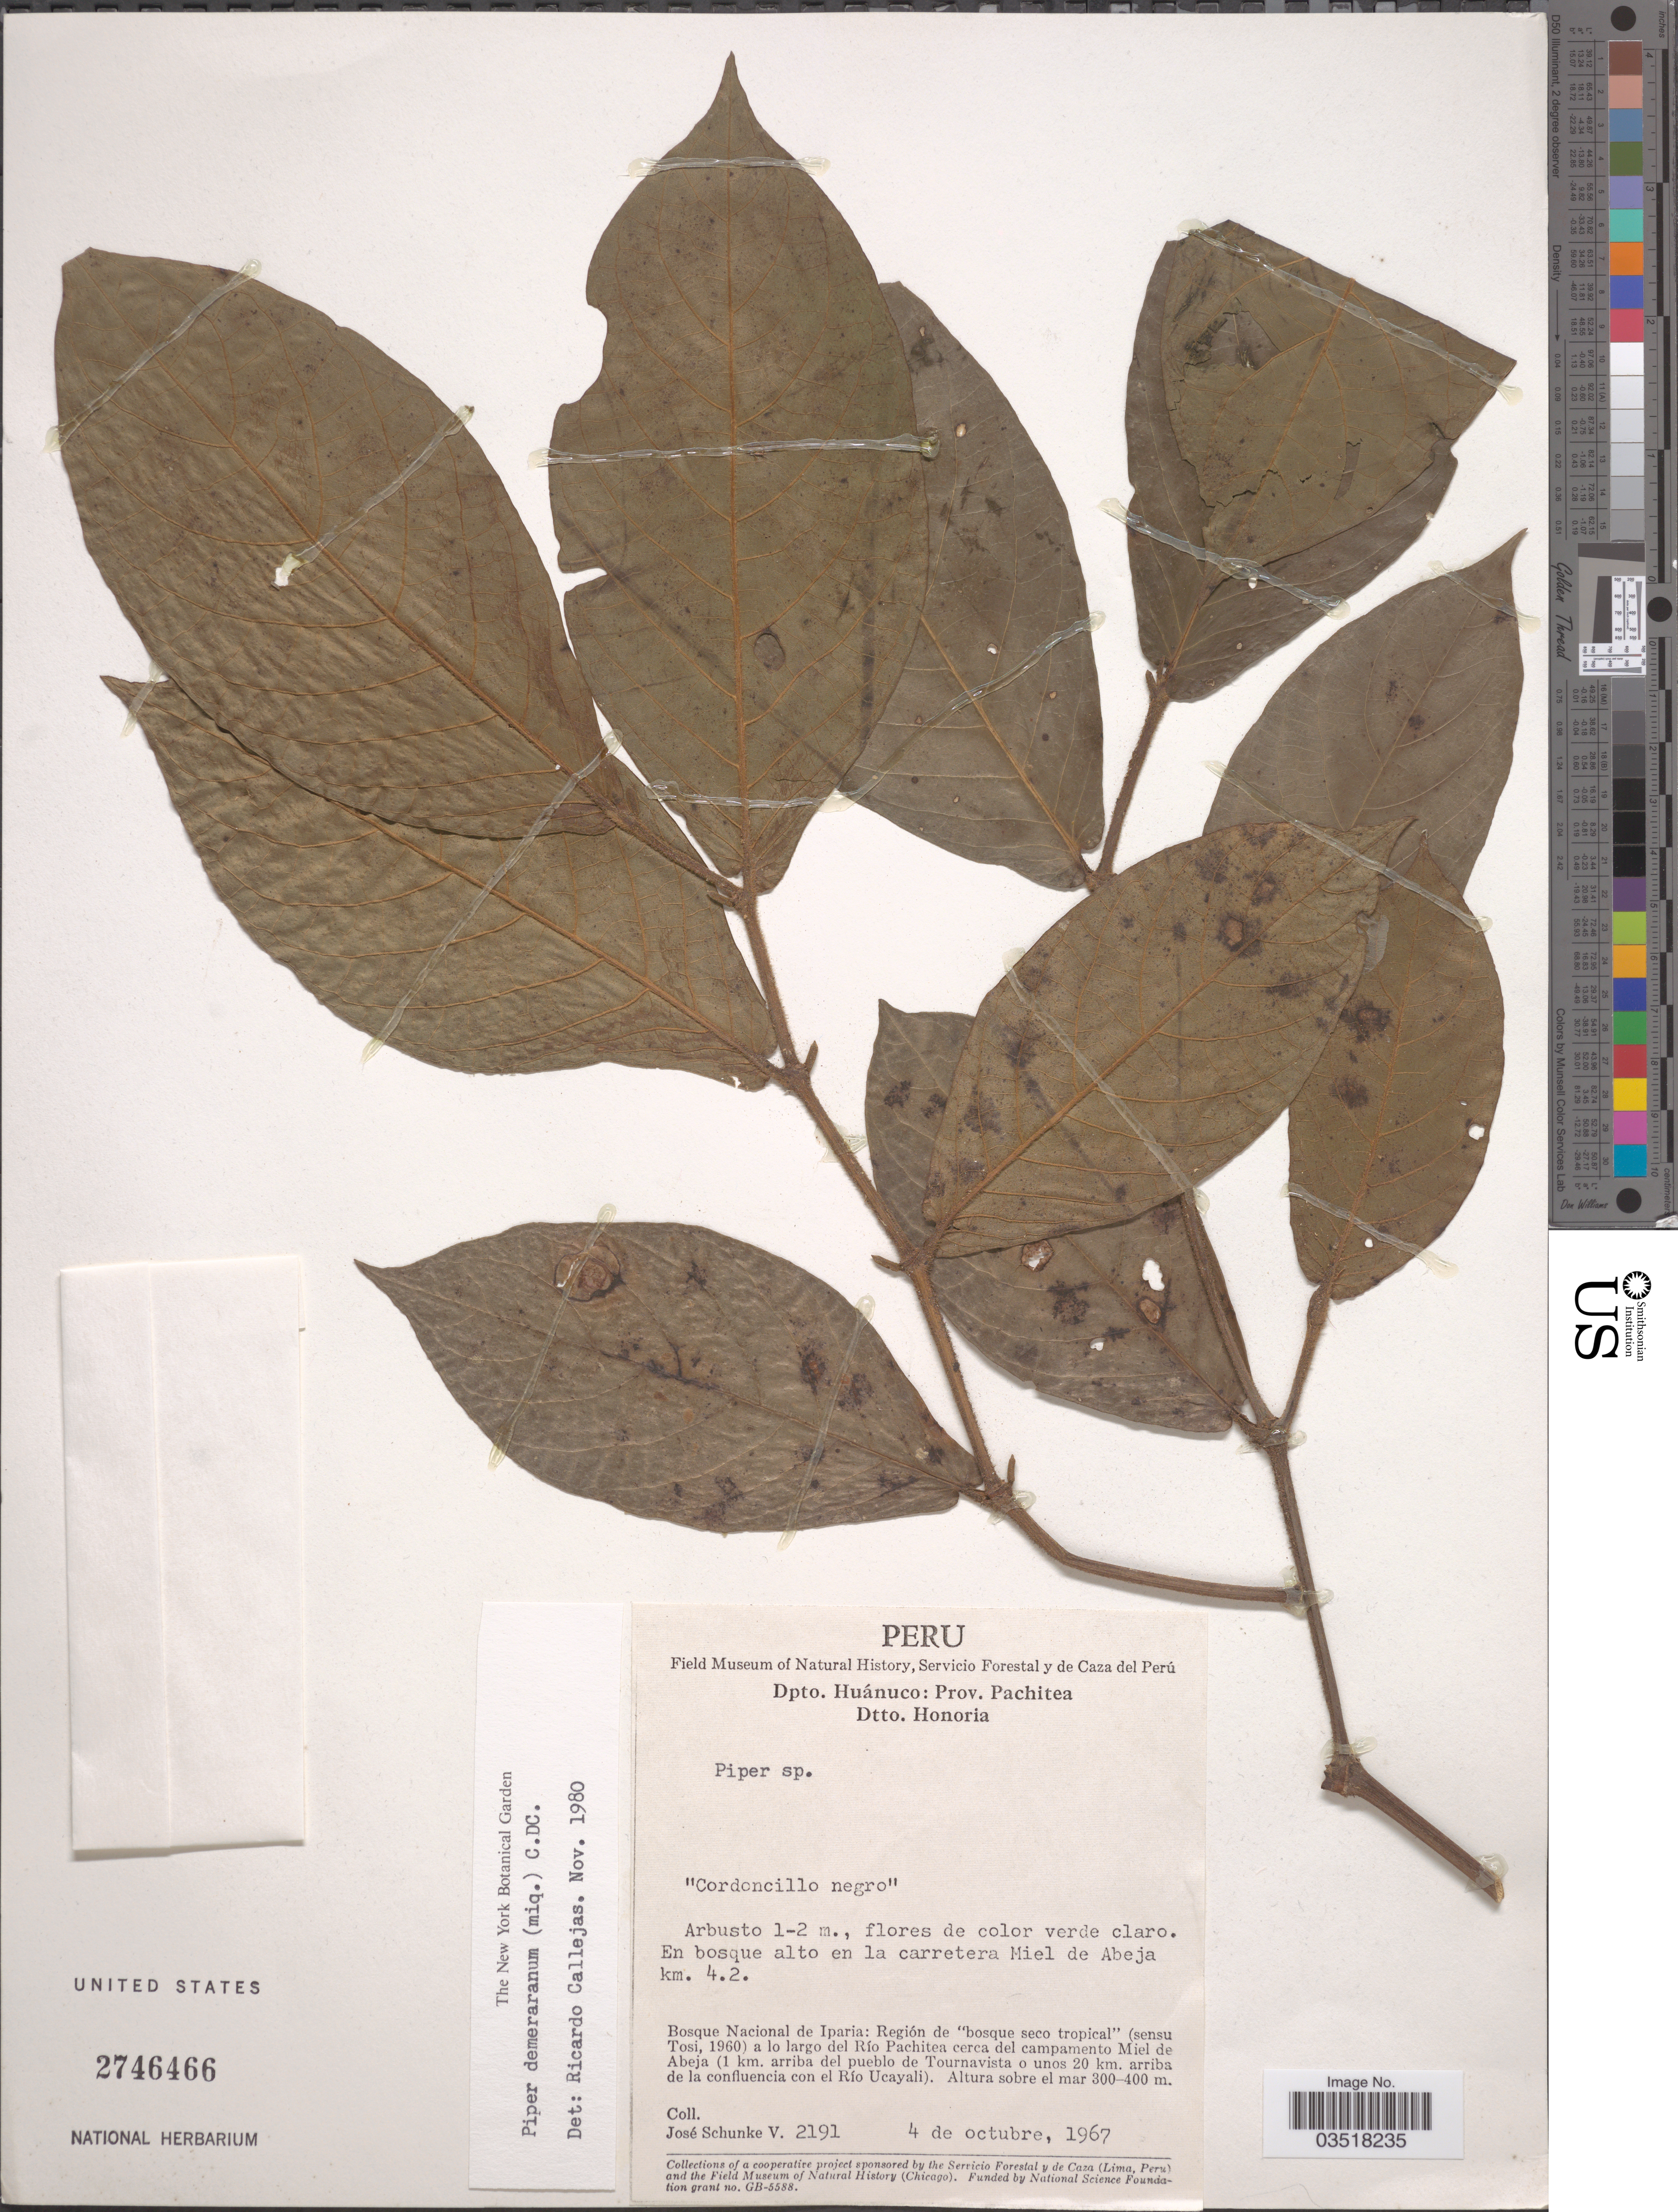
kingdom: Plantae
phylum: Tracheophyta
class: Magnoliopsida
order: Piperales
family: Piperaceae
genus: Piper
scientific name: Piper demeraranum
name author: (Miq.) C. DC.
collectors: J. Schunke Vigo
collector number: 2191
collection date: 1967-10-04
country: Peru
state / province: Huánuco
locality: Dpto. Huánuco: Prov. Pachitea. Dtto. Honoria. Bosque Nacional de Iparia: Región de "bosque seco tropical"(Sensu Tosi, 1960) a lo largo del Río Pachitea cerca del campamento Miel de Abeja (1 km. arriba del pueblo de Tournavista o unos 20 km. arriba de la confluencia con el Río Ucayali).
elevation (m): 300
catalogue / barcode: US 2746466